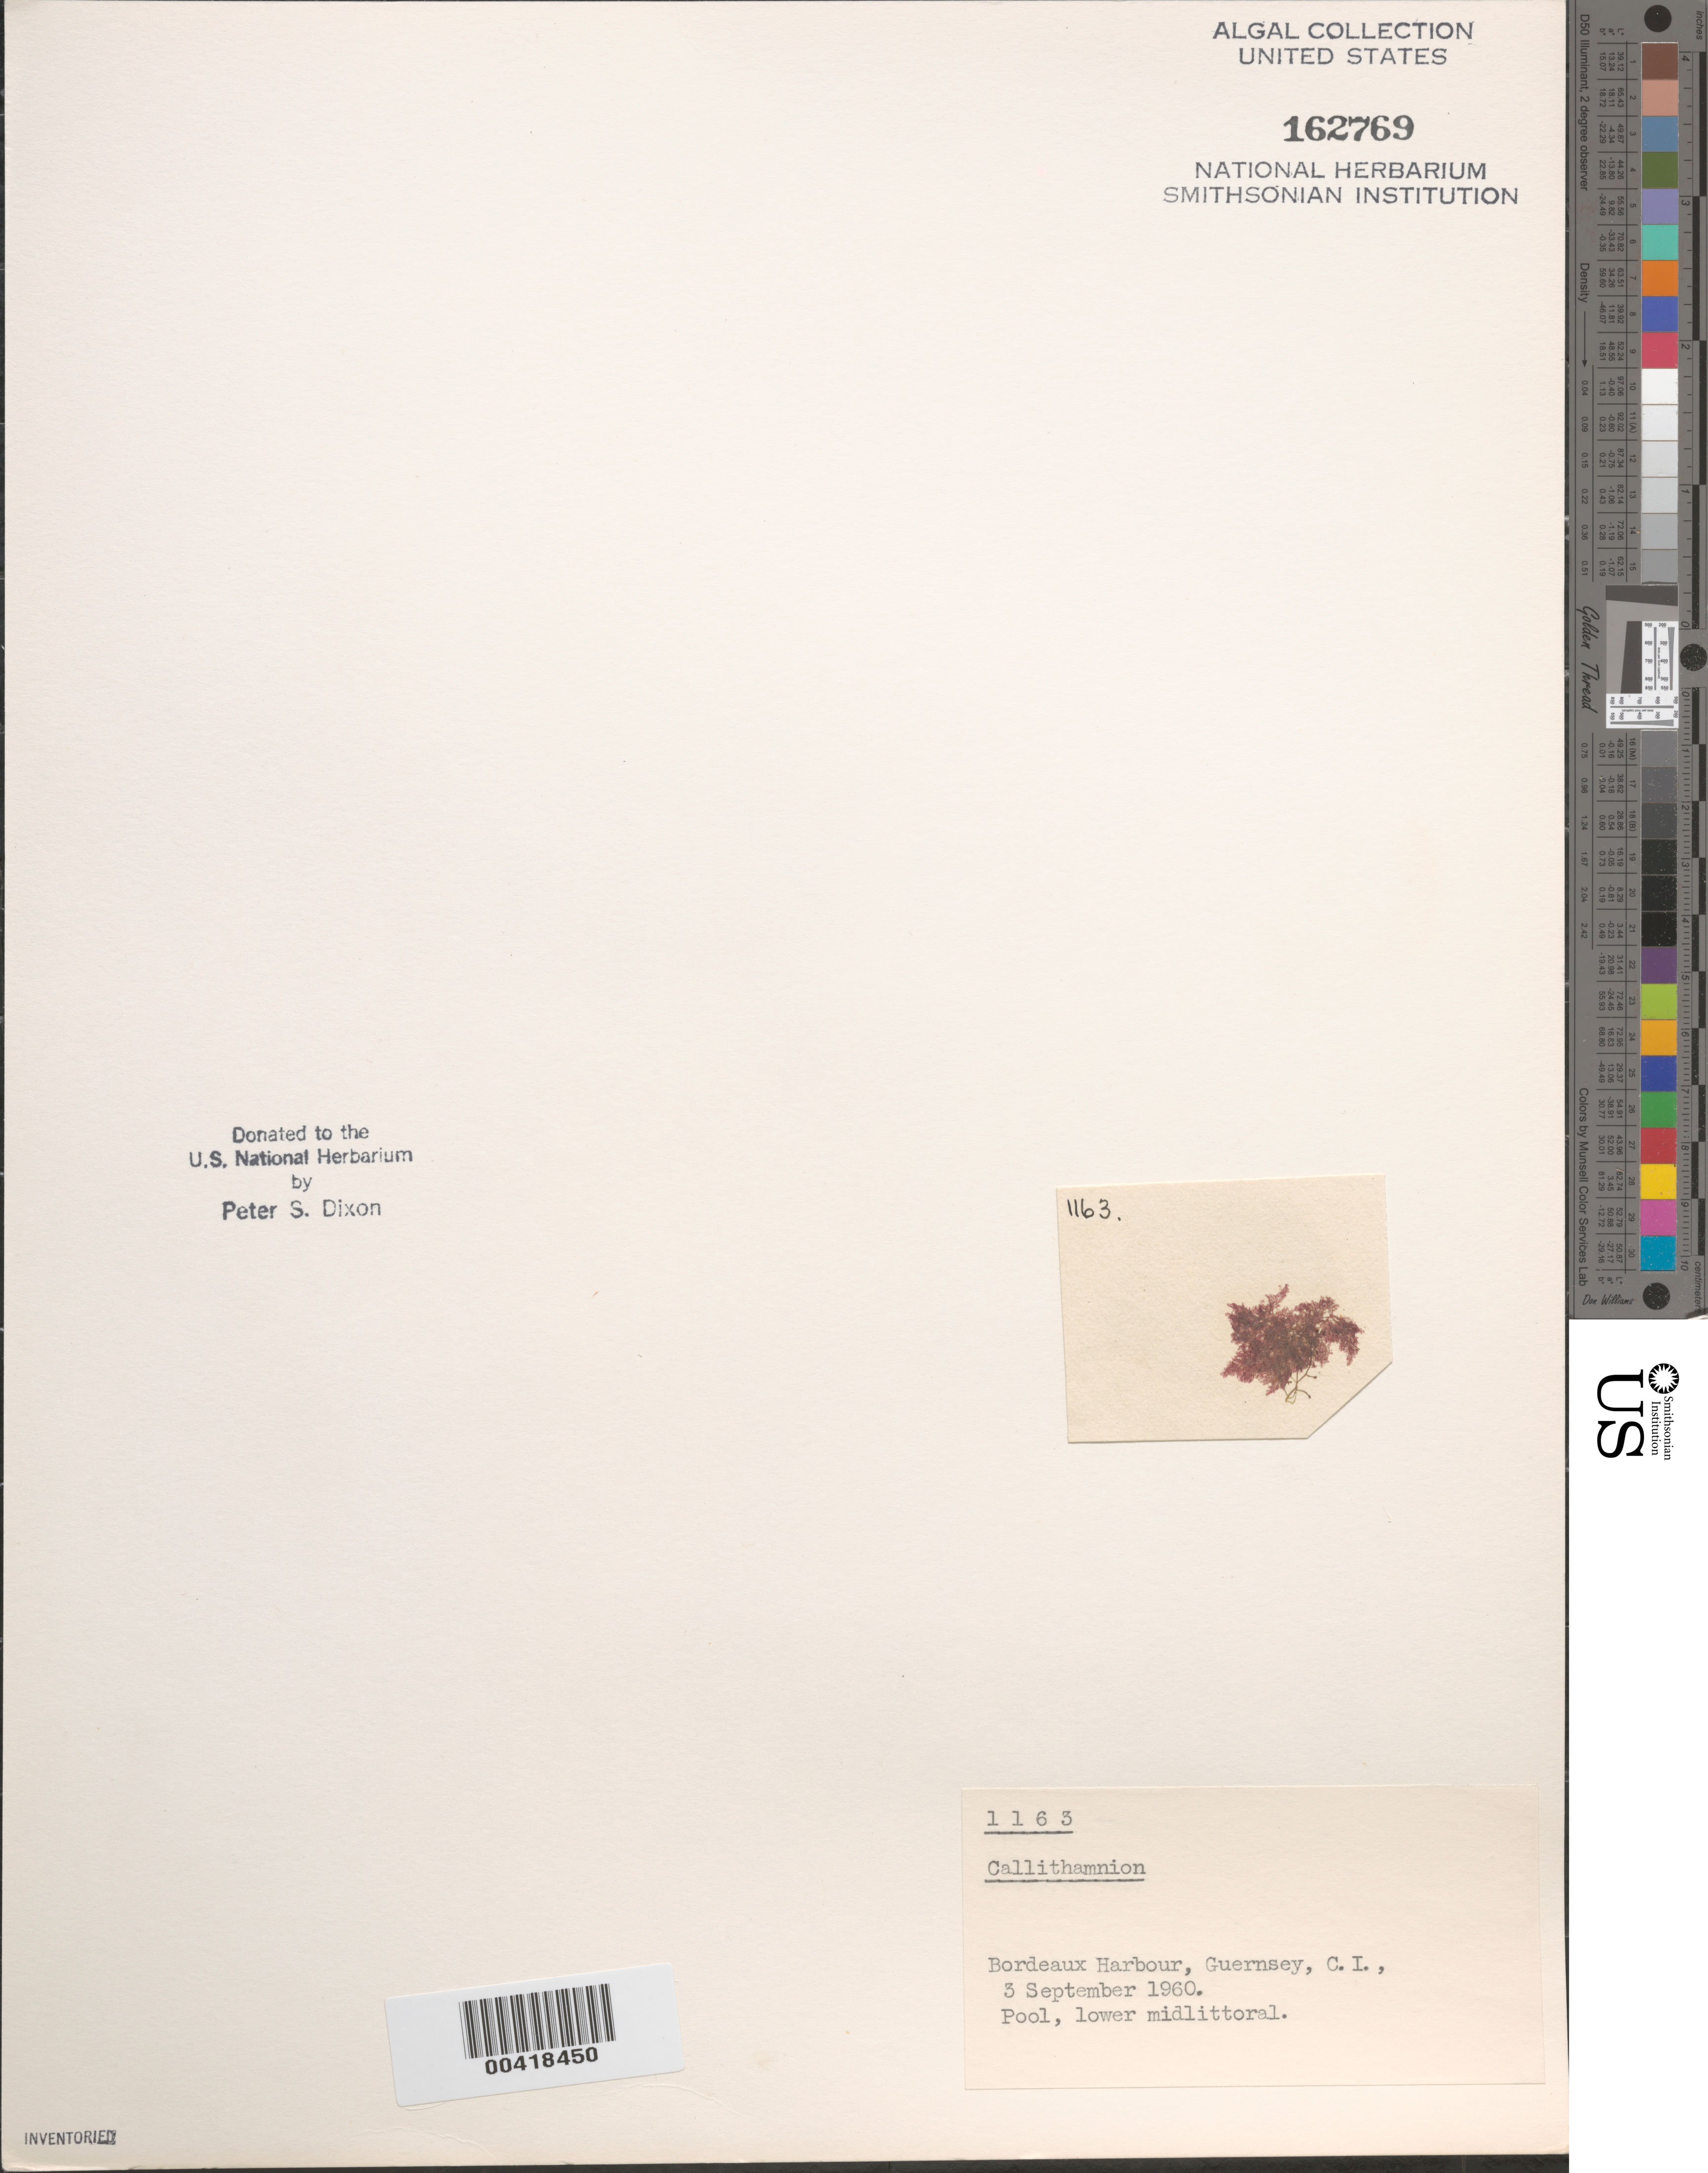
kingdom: Plantae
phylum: Rhodophyta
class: Florideophyceae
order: Ceramiales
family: Callithamniaceae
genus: Callithamnion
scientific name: Callithamnion sp.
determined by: Dixon, P. S.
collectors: P. S. Dixon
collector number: PSD 1163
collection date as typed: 03 Sep 1960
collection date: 1960-09-03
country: United Kingdom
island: Guernsey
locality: Bordeaux Harbor. Bailiwick of Guernsey.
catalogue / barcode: US 162769